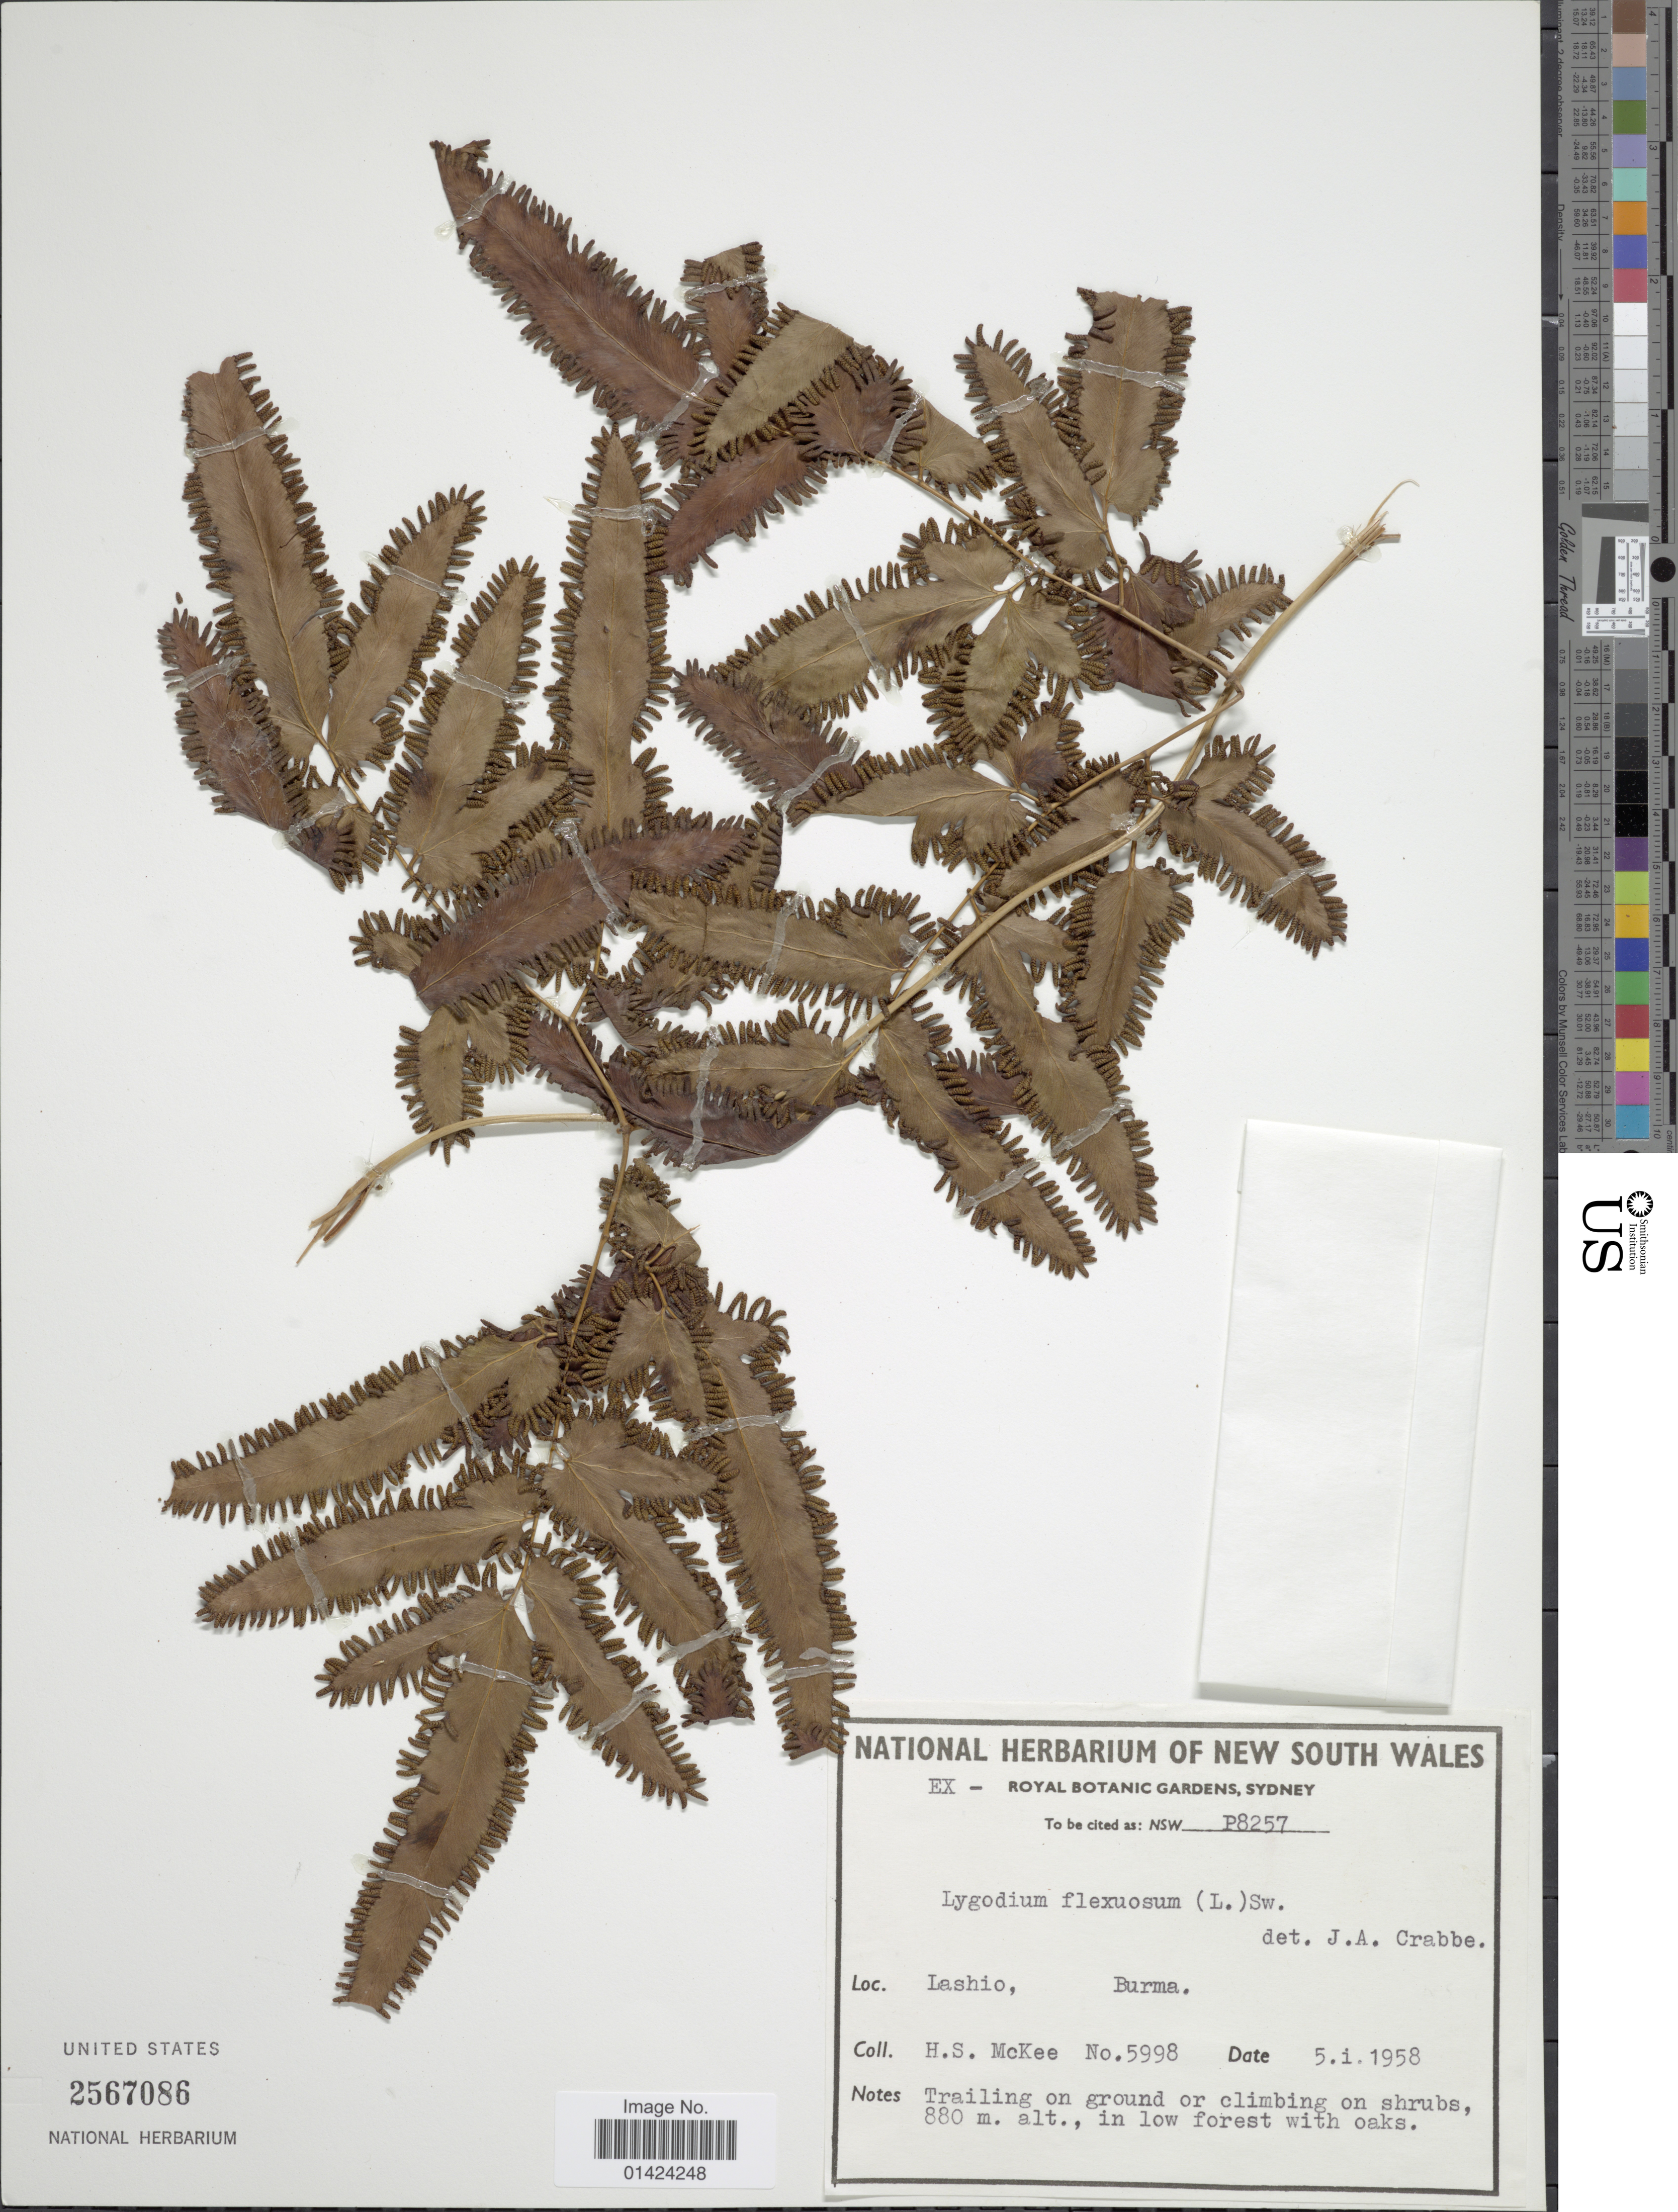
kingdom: Plantae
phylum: Tracheophyta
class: Polypodiopsida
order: Schizaeales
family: Lygodiaceae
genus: Lygodium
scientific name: Lygodium flexuosum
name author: Sw.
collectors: H. S. McKee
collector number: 5998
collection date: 1958-01-05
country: Myanmar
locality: Lashio, Burma.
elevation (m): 800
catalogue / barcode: US 2567086